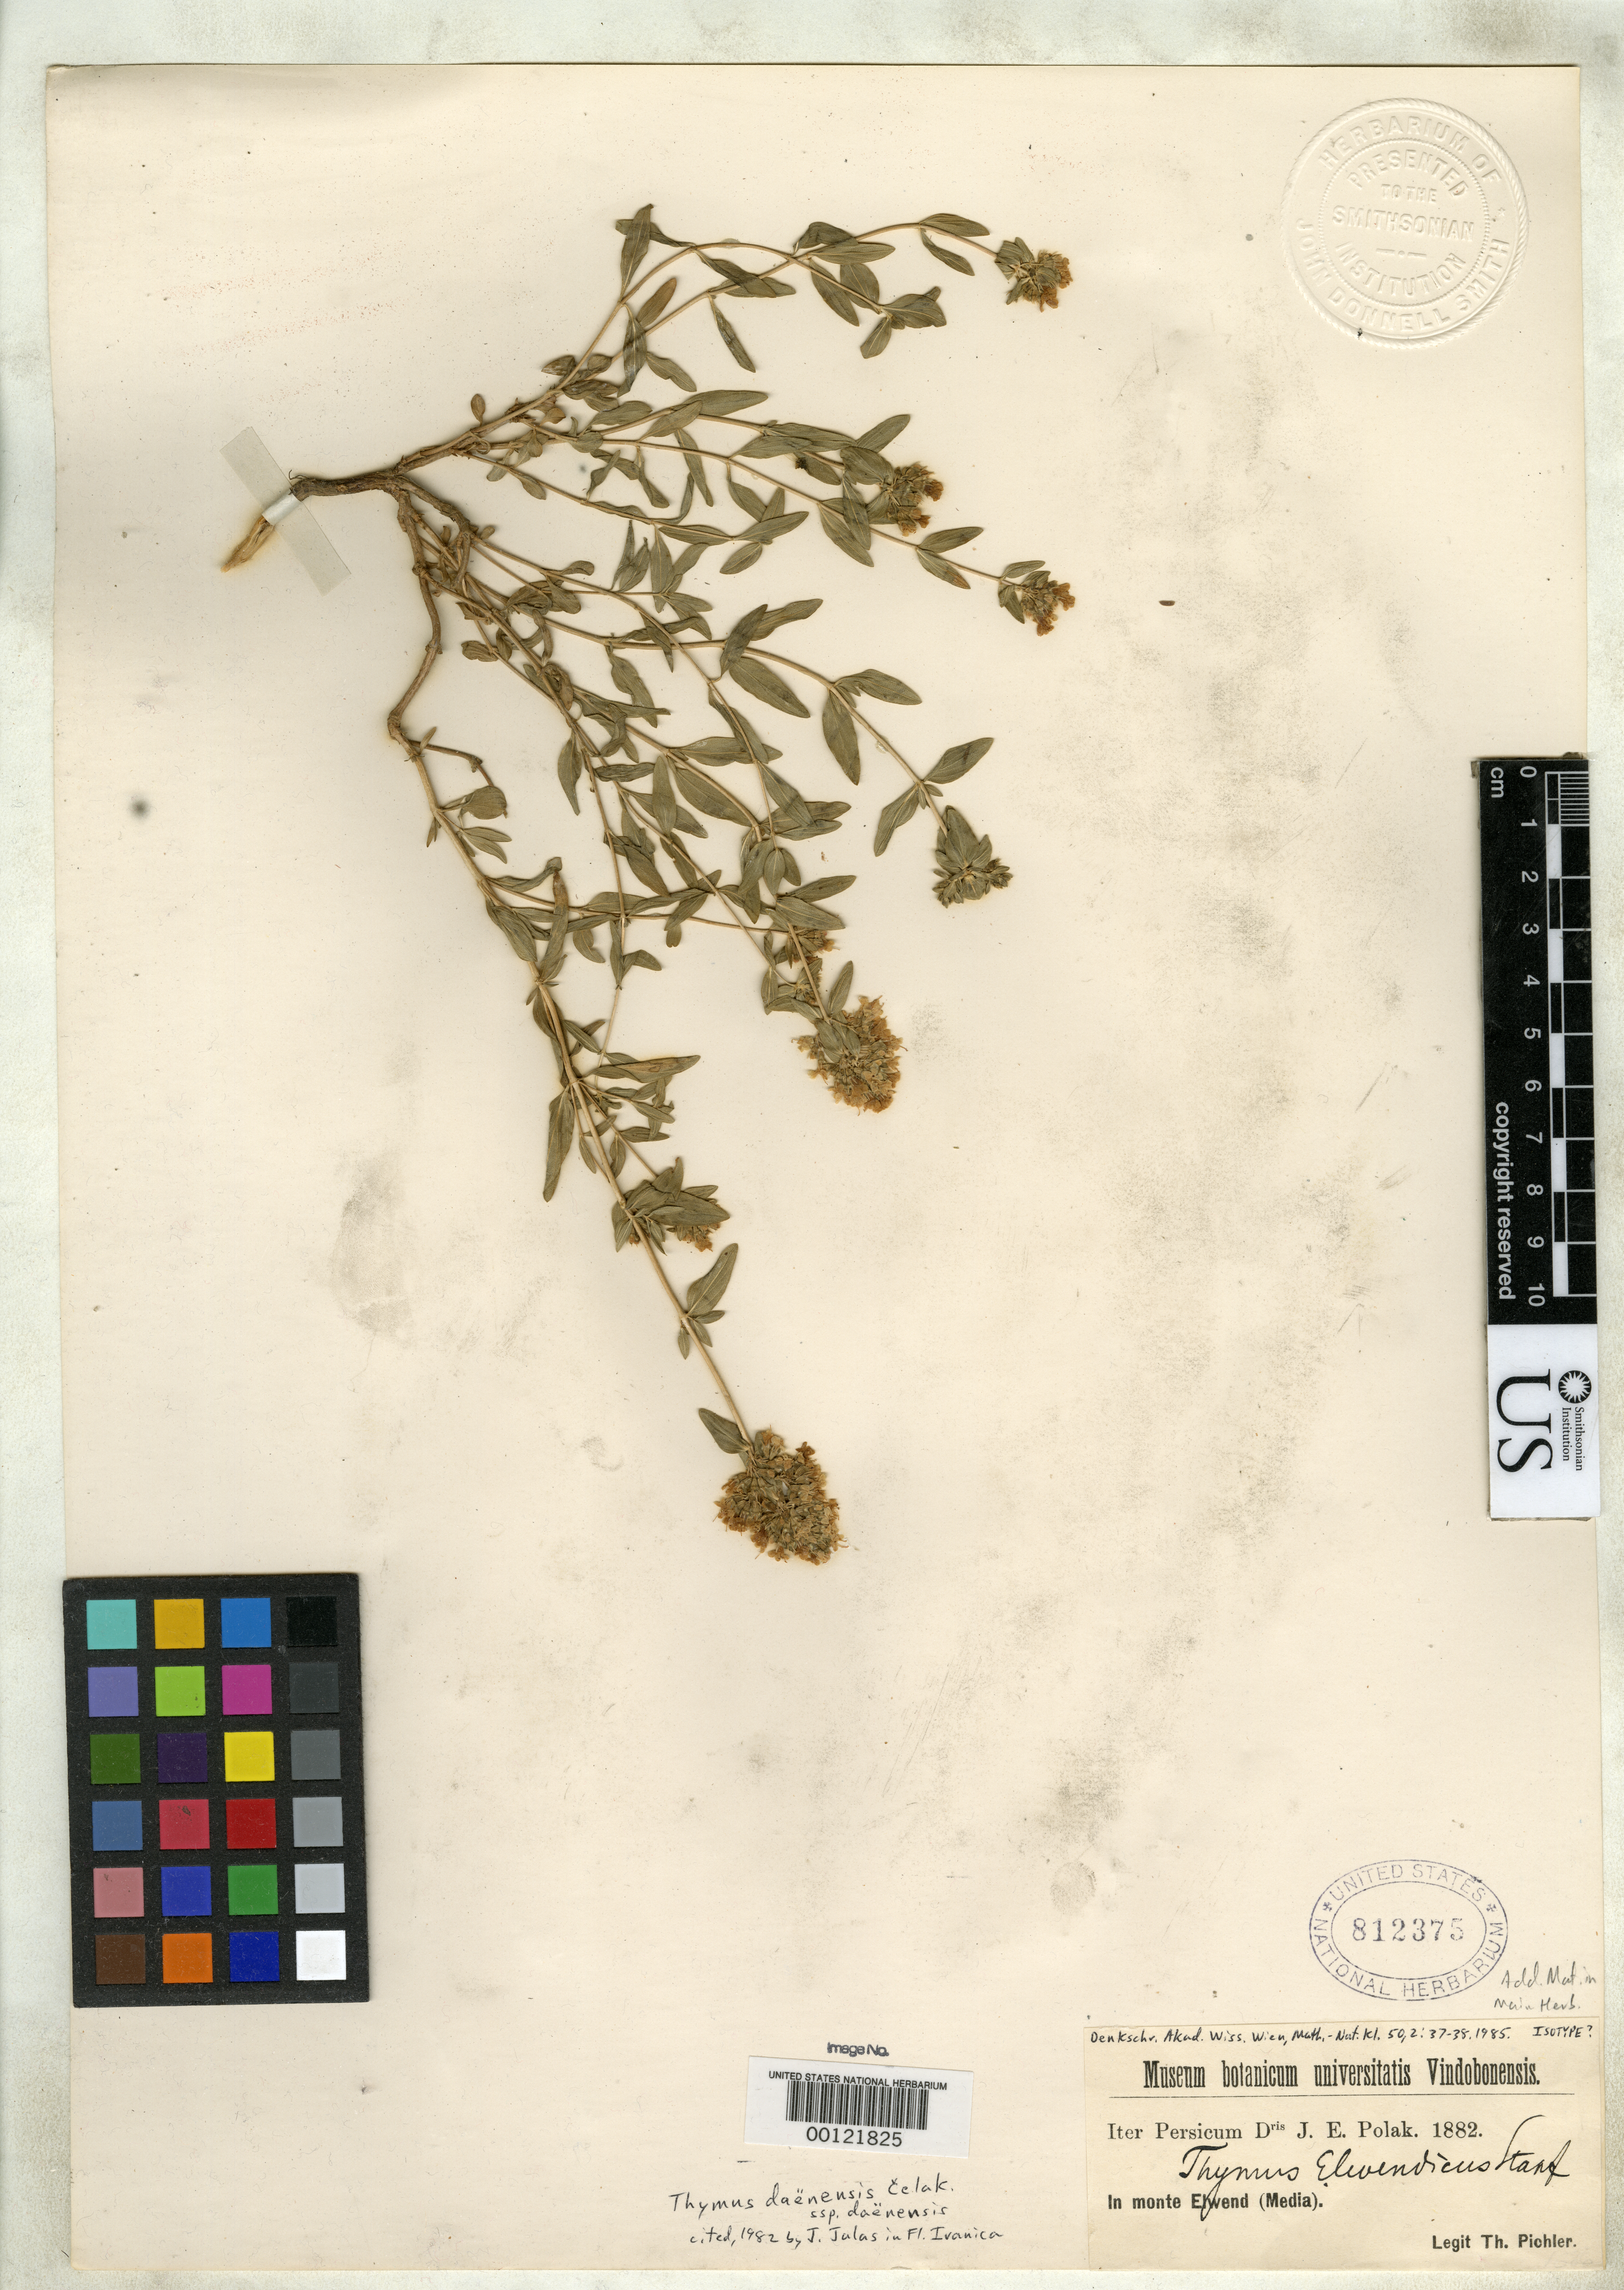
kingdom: Plantae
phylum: Tracheophyta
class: Magnoliopsida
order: Lamiales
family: Lamiaceae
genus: Thymus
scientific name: Thymus elwendicus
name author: Stapf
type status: Isotype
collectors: T. Pichler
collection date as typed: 1882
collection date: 1882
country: Iran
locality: Monte Elwend.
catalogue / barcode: US 812375